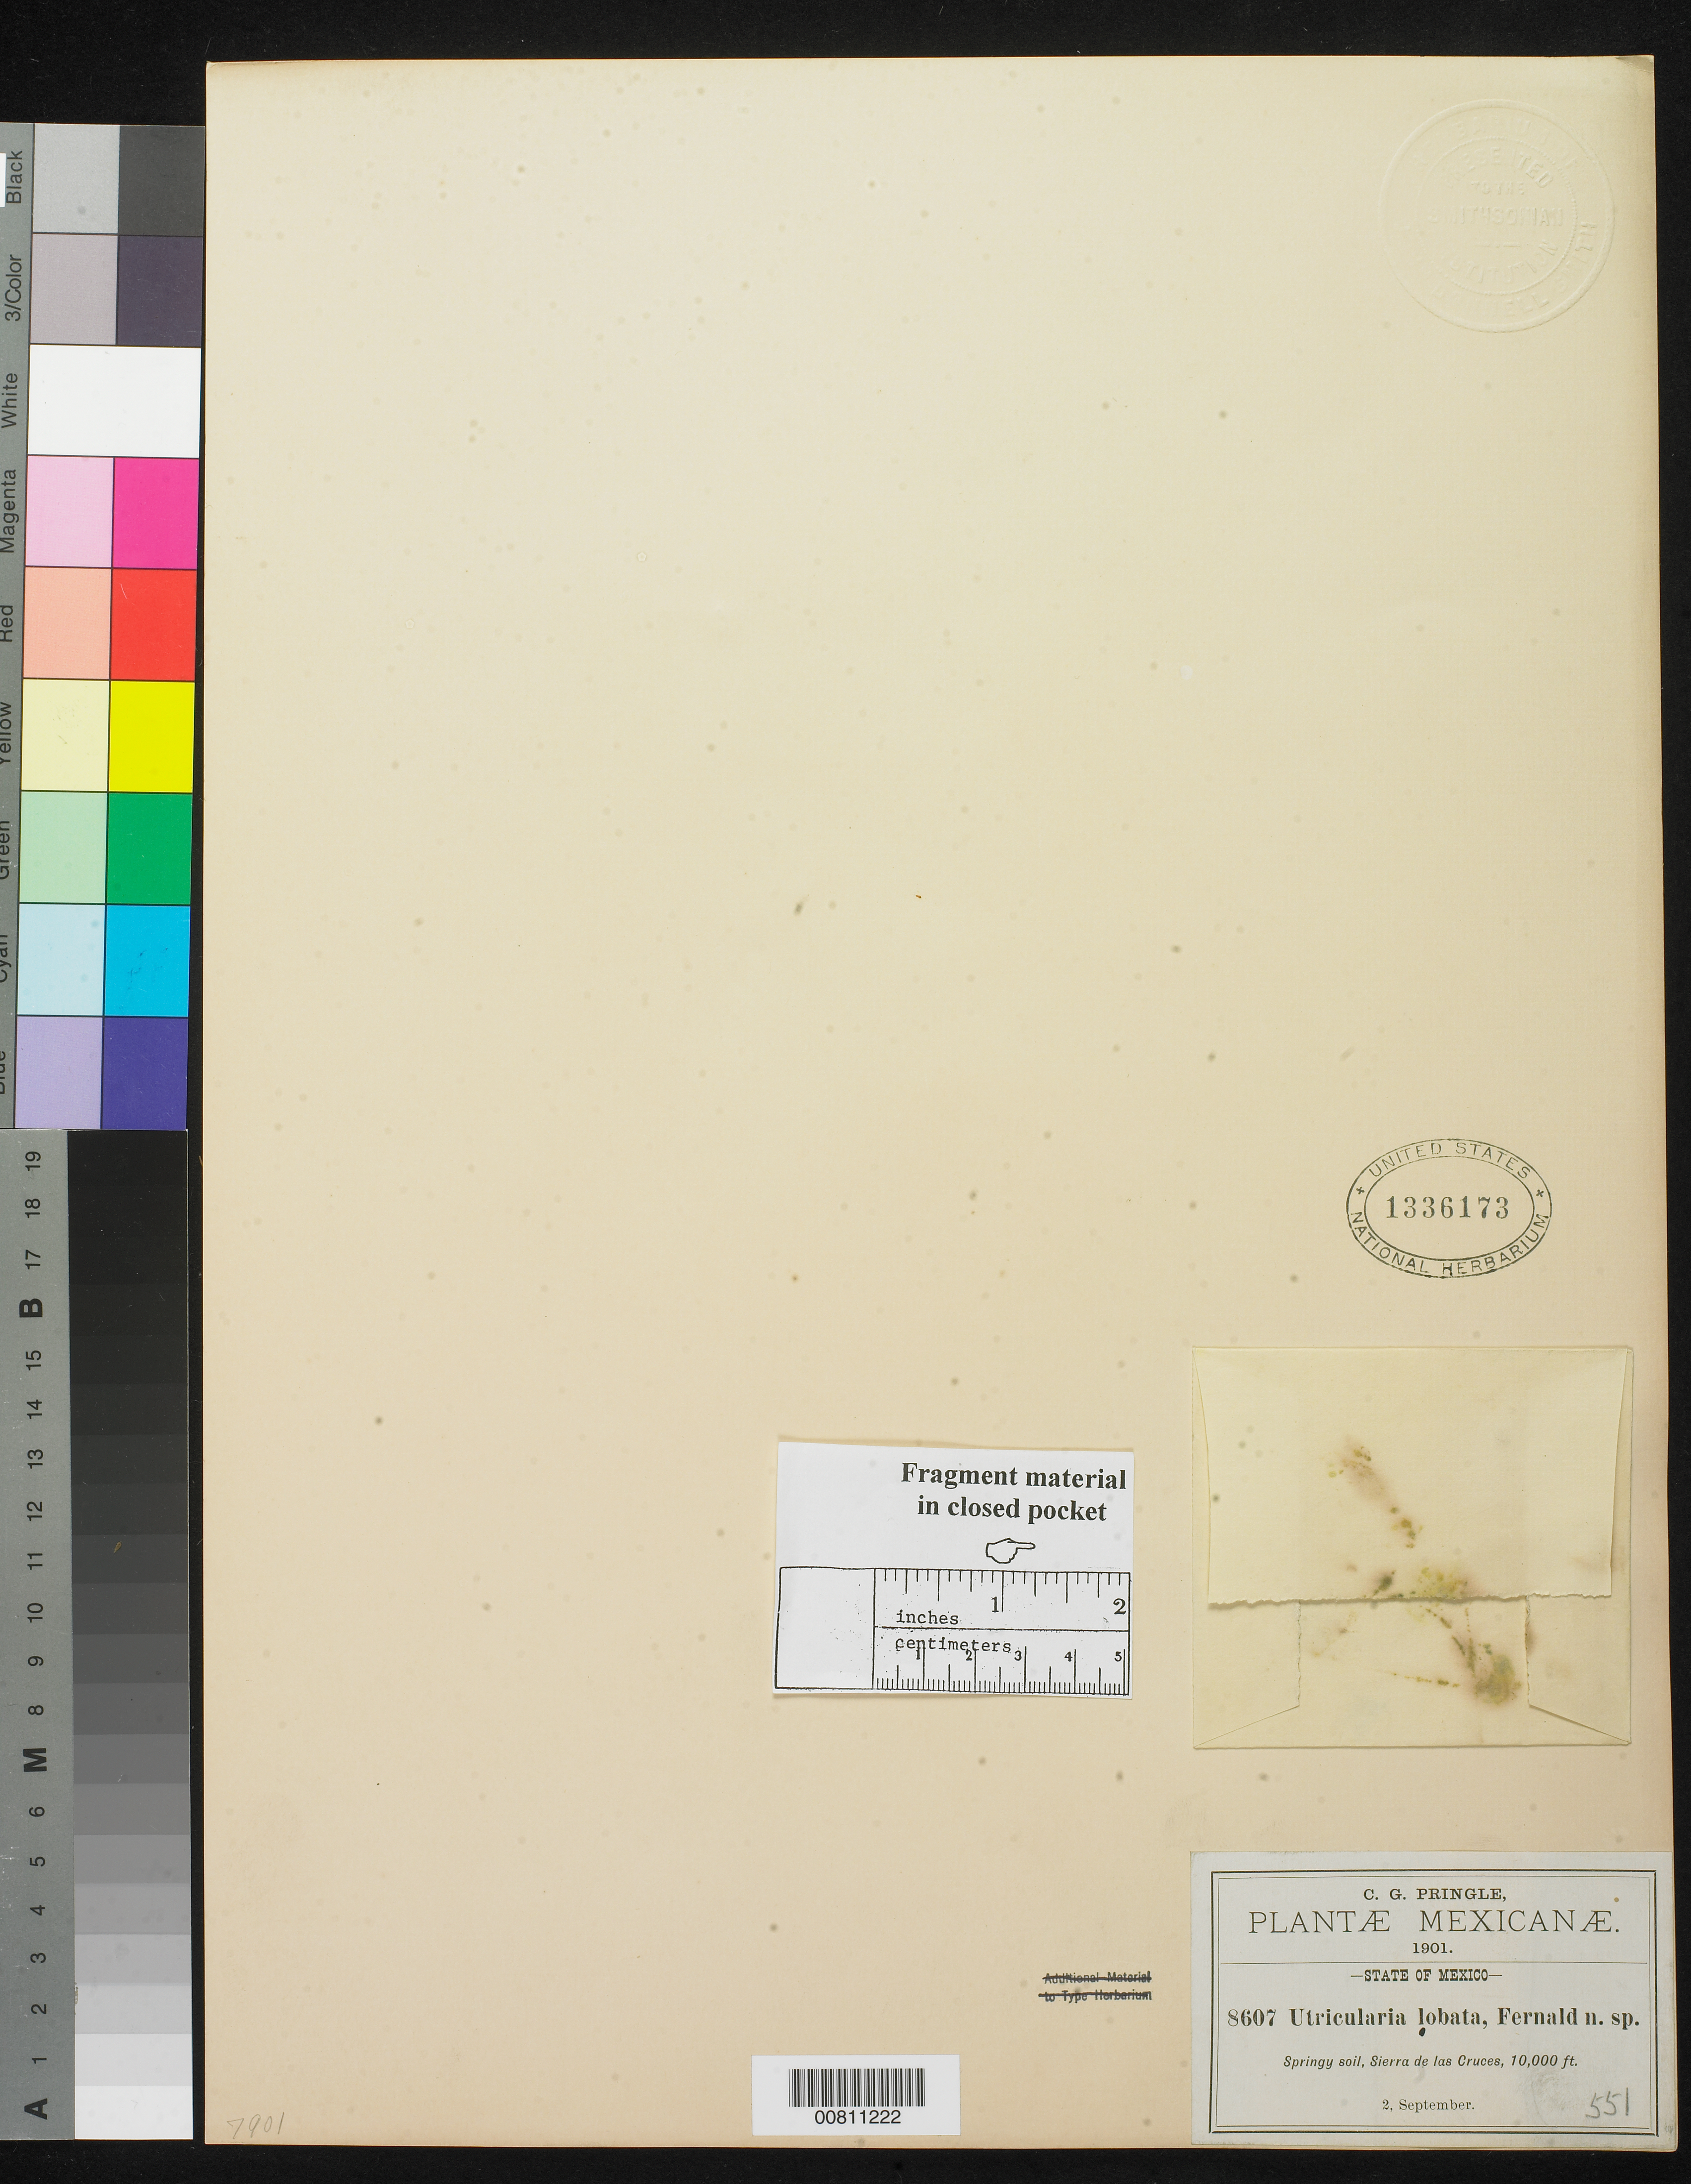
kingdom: Plantae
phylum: Tracheophyta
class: Magnoliopsida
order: Lamiales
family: Lentibulariaceae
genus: Utricularia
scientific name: Utricularia lobata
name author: Fernald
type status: Isotype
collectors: C. G. Pringle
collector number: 8607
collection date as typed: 02 Sep 1901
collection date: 1901-09-02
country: Mexico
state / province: México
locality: Sierra de las Cruces.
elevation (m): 3048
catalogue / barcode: US 1336173